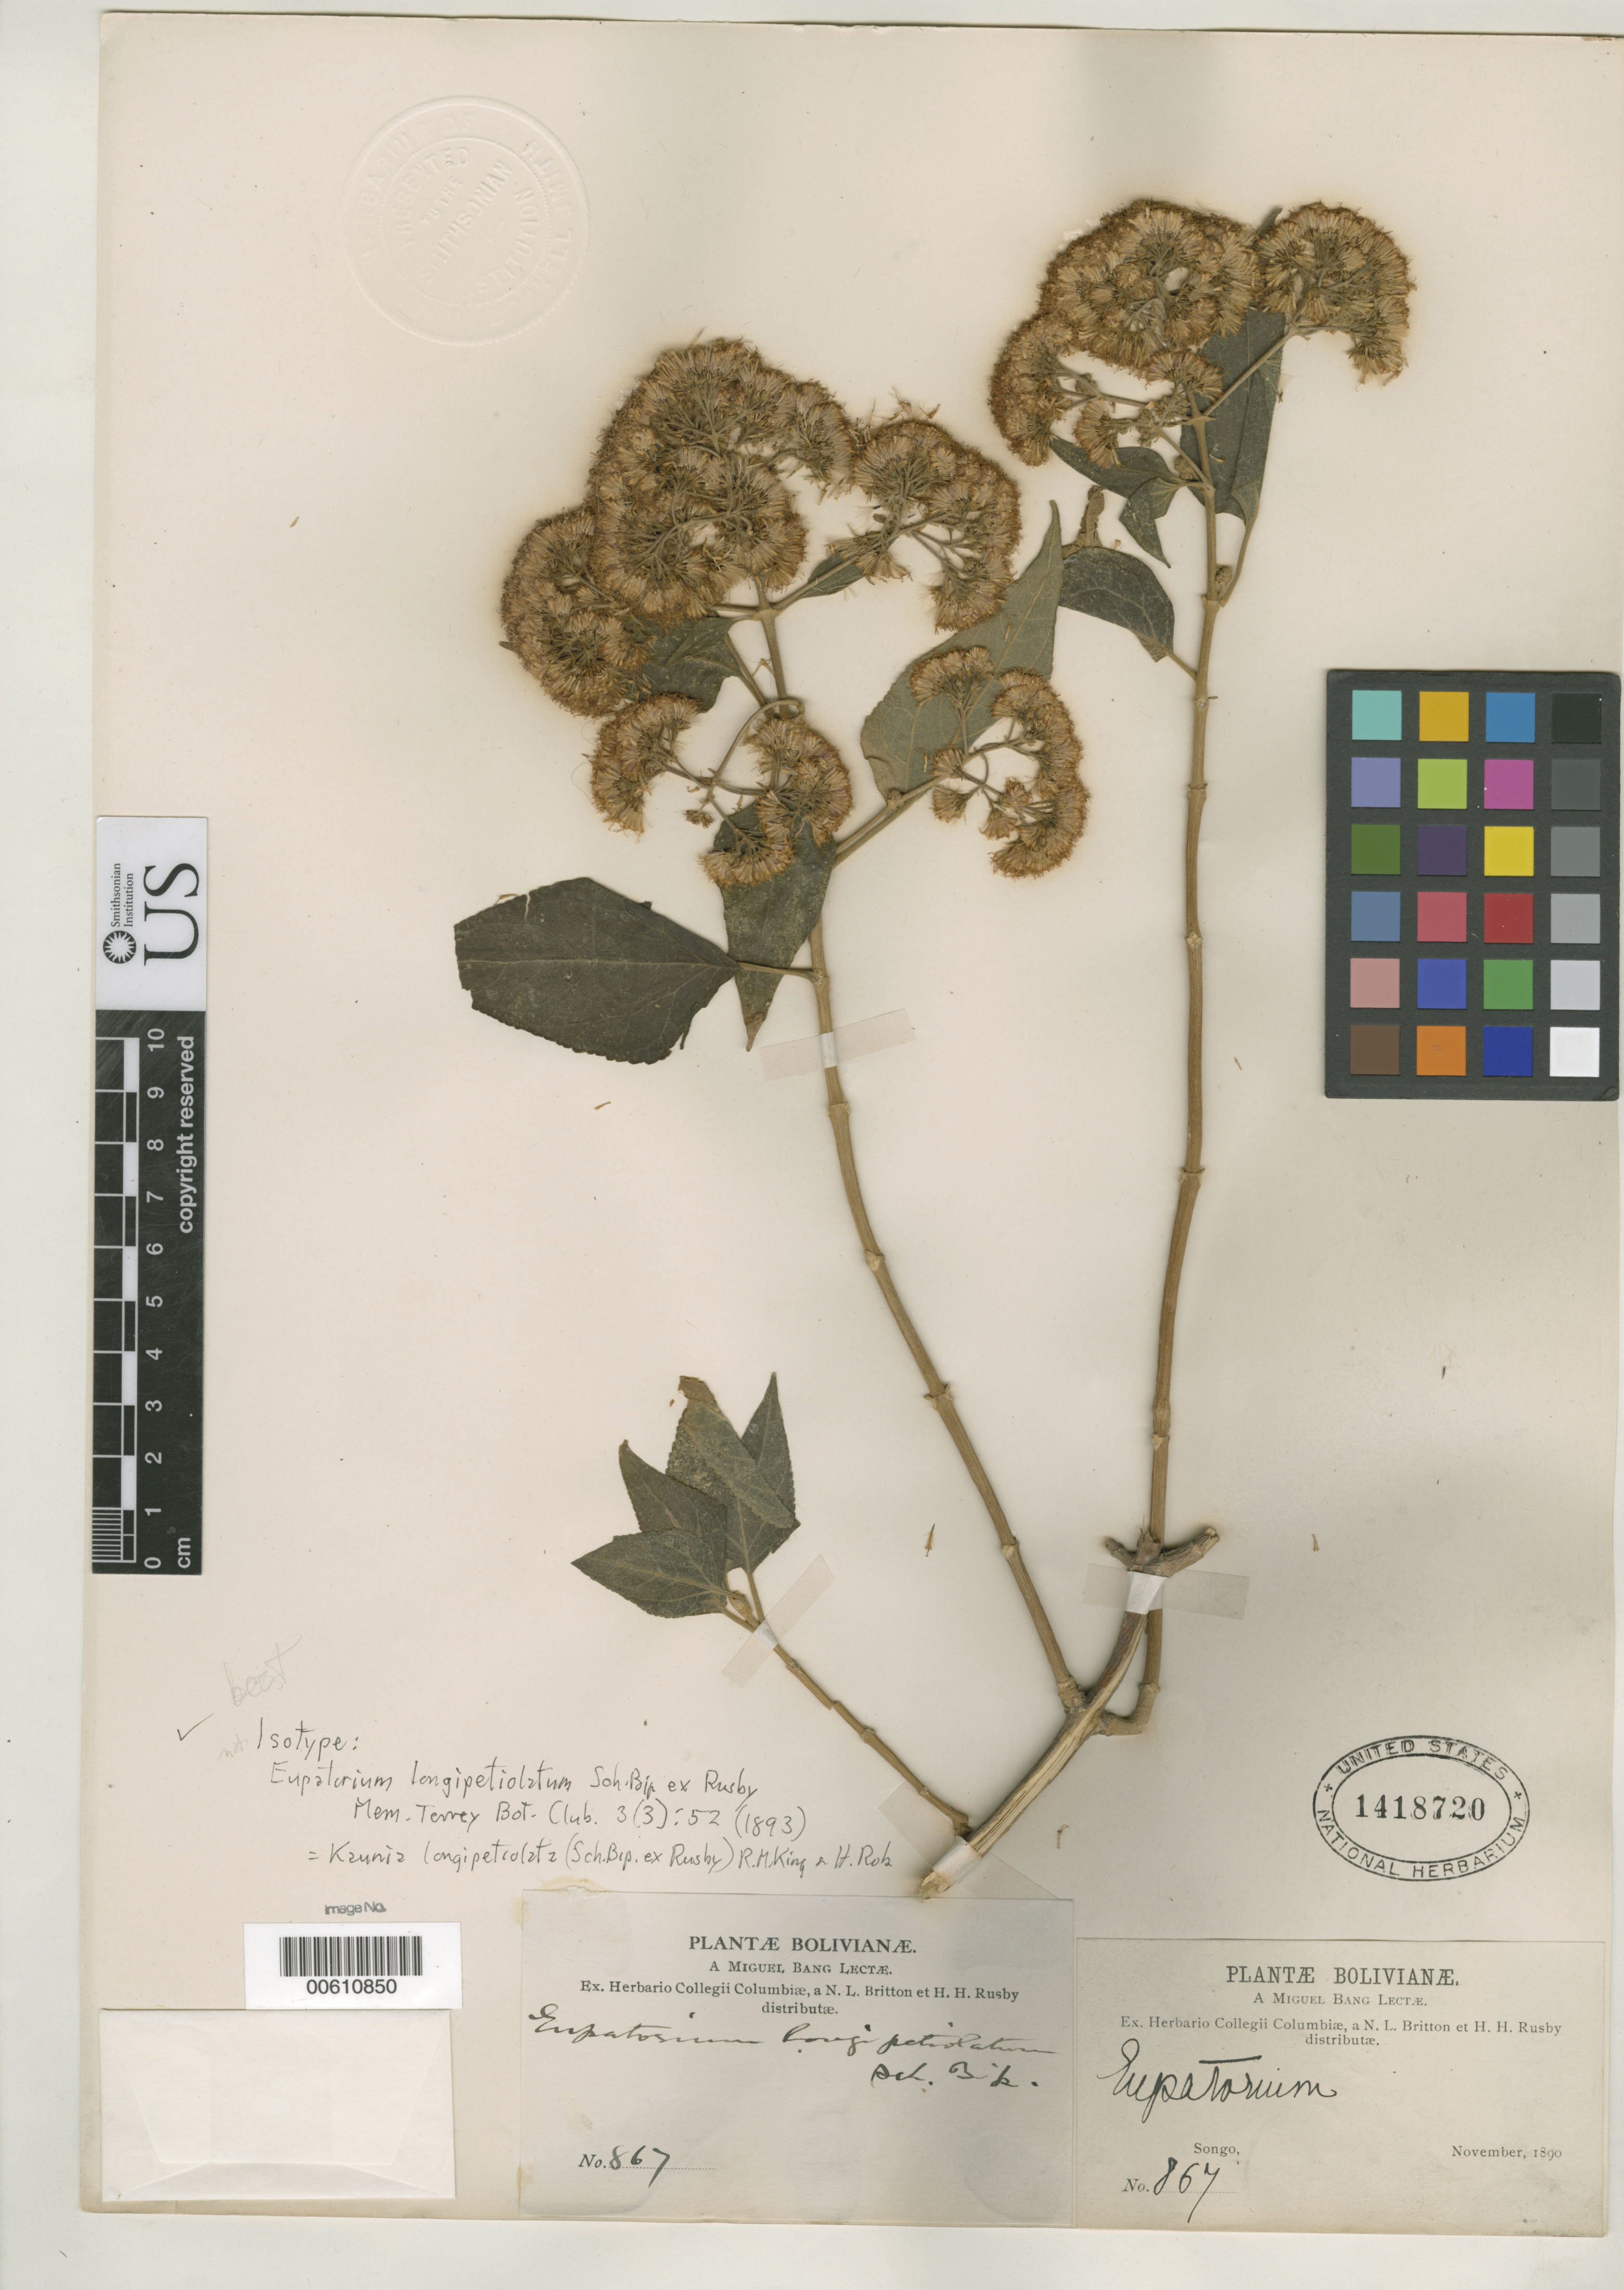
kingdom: Plantae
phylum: Tracheophyta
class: Magnoliopsida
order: Asterales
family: Asteraceae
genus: Eupatorium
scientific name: Eupatorium longipetiolatum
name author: Sch. Bip. ex Rusby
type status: Isosyntype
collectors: M. Bang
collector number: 867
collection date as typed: Nov 1890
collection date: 1890-11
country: Bolivia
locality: Songo.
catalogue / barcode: US 1418720